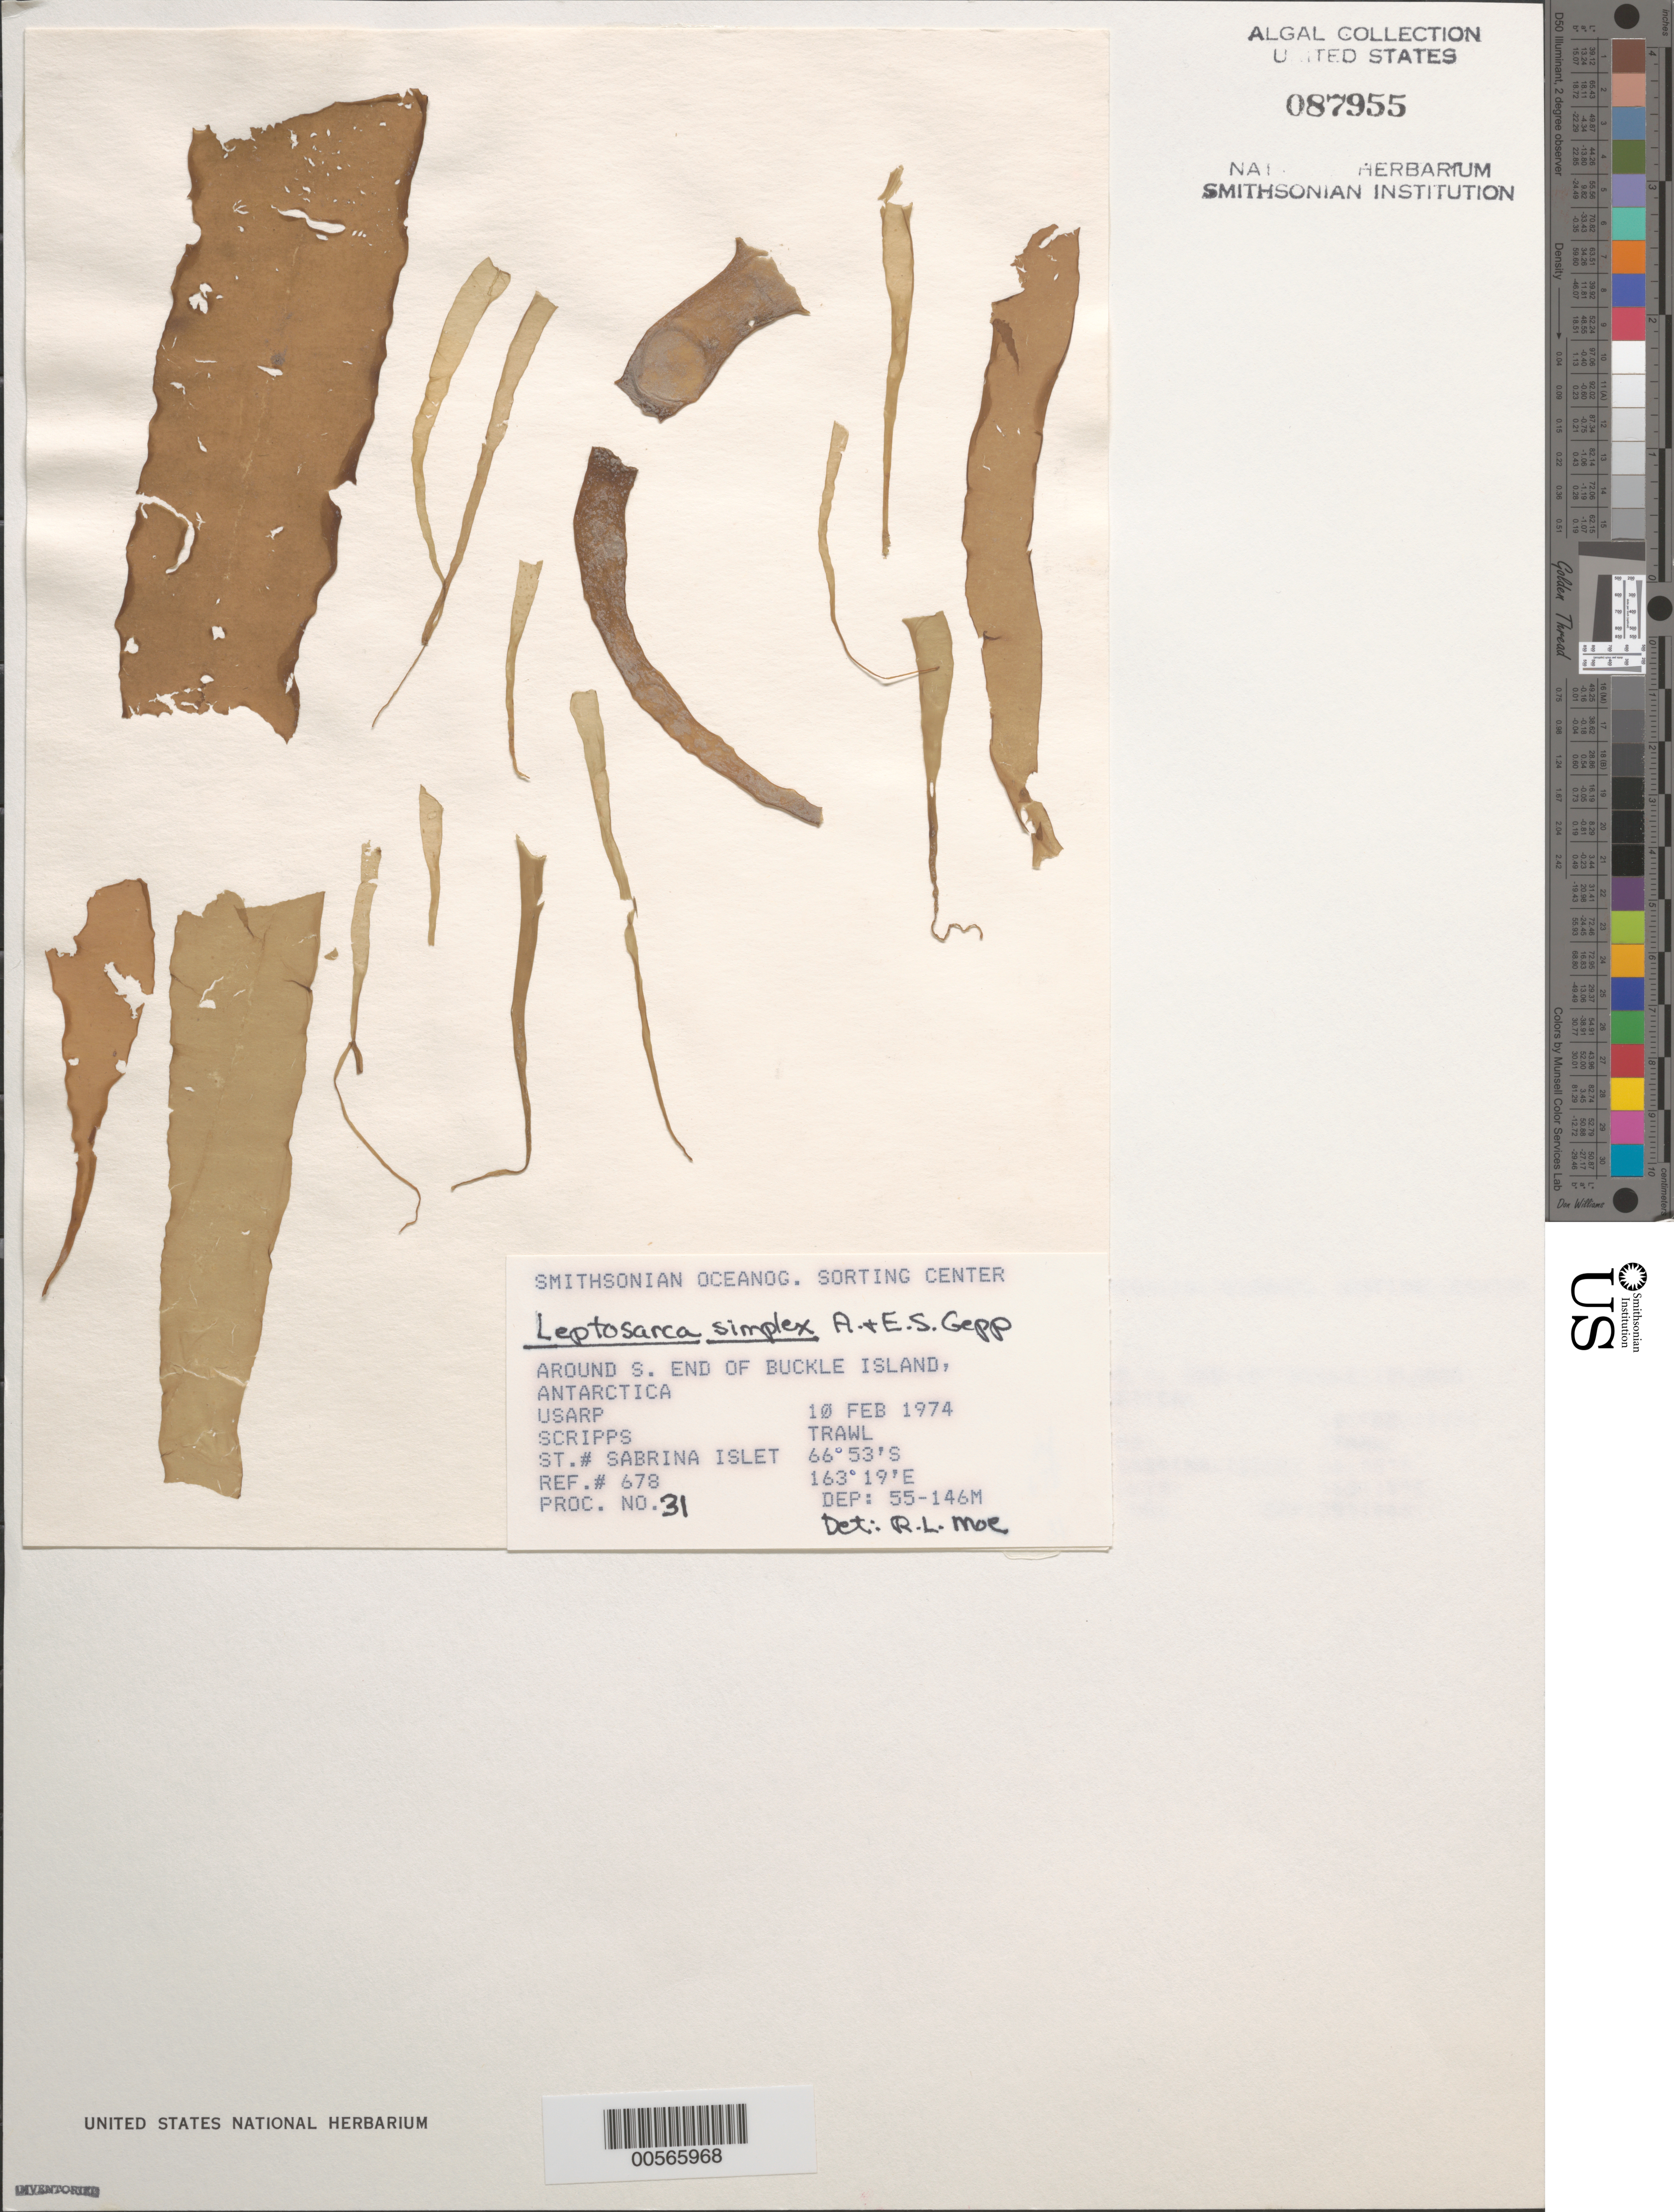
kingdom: Plantae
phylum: Rhodophyta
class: Florideophyceae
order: Palmariales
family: Palmariaceae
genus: Palmaria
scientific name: Palmaria decipiens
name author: (Reinsch) Ricker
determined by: Algae name updating Project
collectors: Scripps Institution of Oceanography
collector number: Station Sabrina Islet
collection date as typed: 10 Feb 1974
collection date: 1974-02-10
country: Antarctica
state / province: Ross Dependency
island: Buckle Island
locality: Sabrina Islet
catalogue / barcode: US 87955